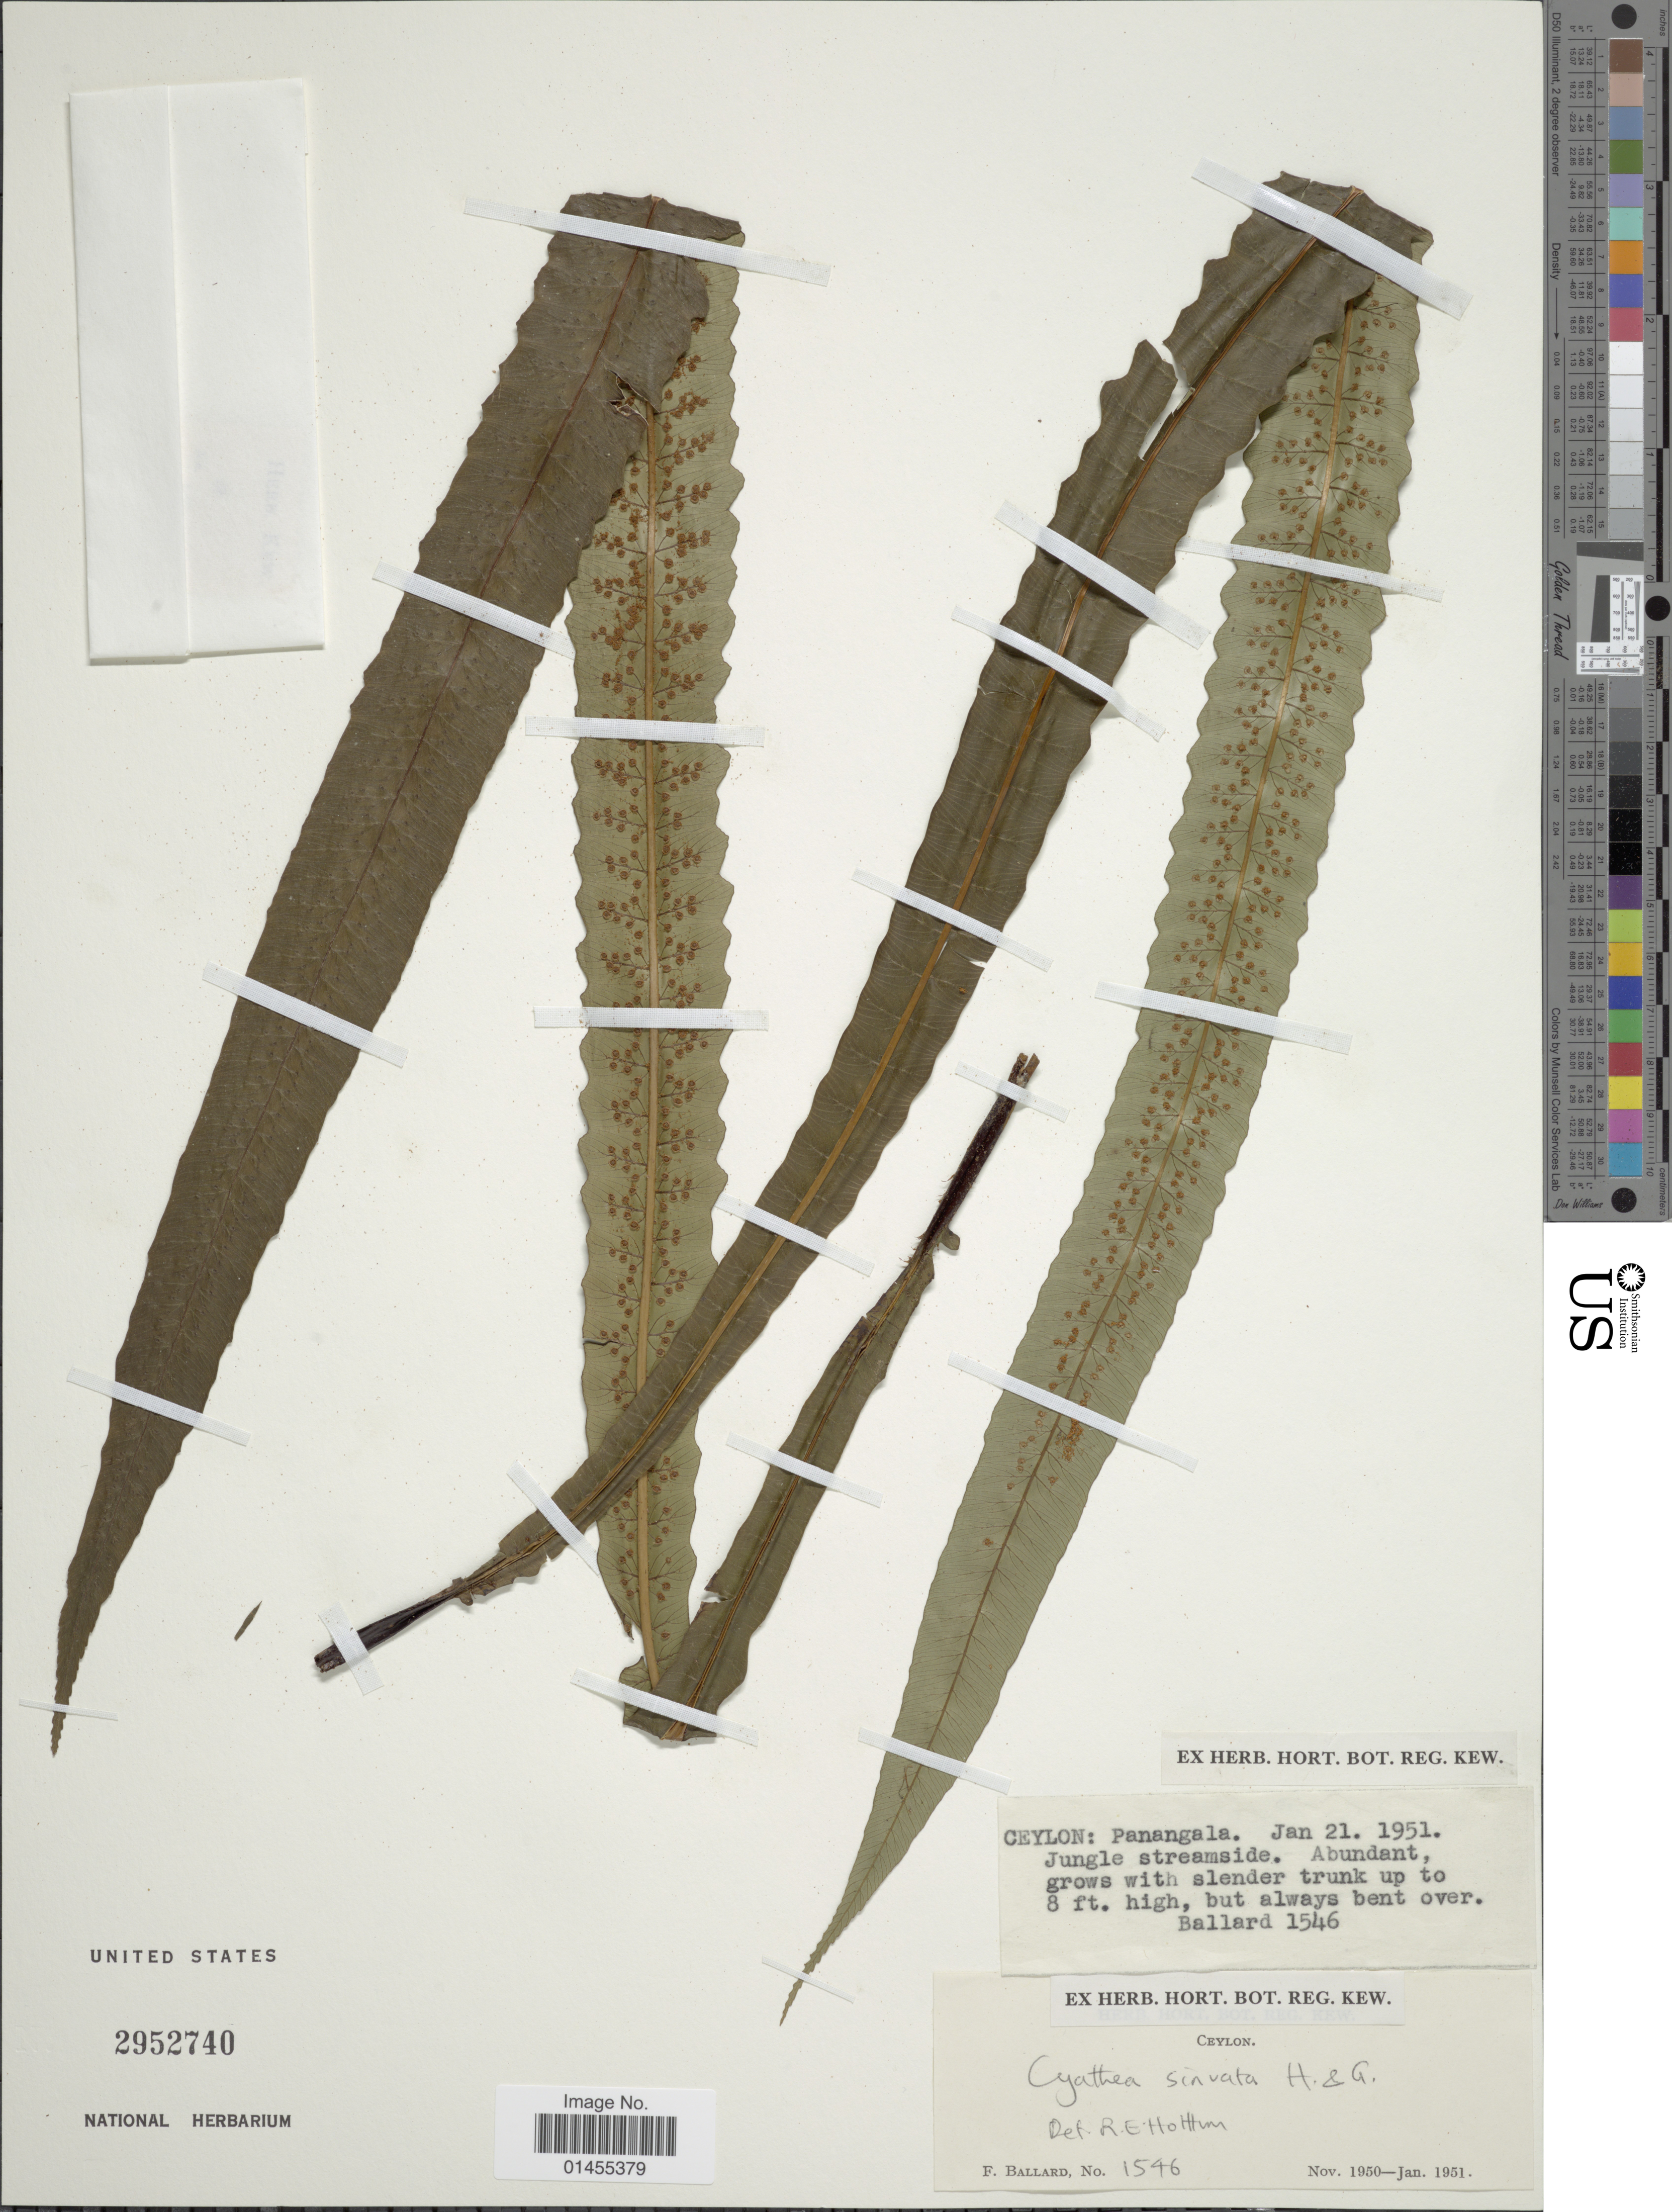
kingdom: Plantae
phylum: Tracheophyta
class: Polypodiopsida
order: Cyatheales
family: Cyatheaceae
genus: Alsophila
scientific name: Alsophila sinuata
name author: (Hook. & Grev.) R.M. Tryon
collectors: F. Ballard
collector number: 1546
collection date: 1951-01-21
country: Sri Lanka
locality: Ceylon, Panangala. Jungle streamside.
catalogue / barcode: US 2952740